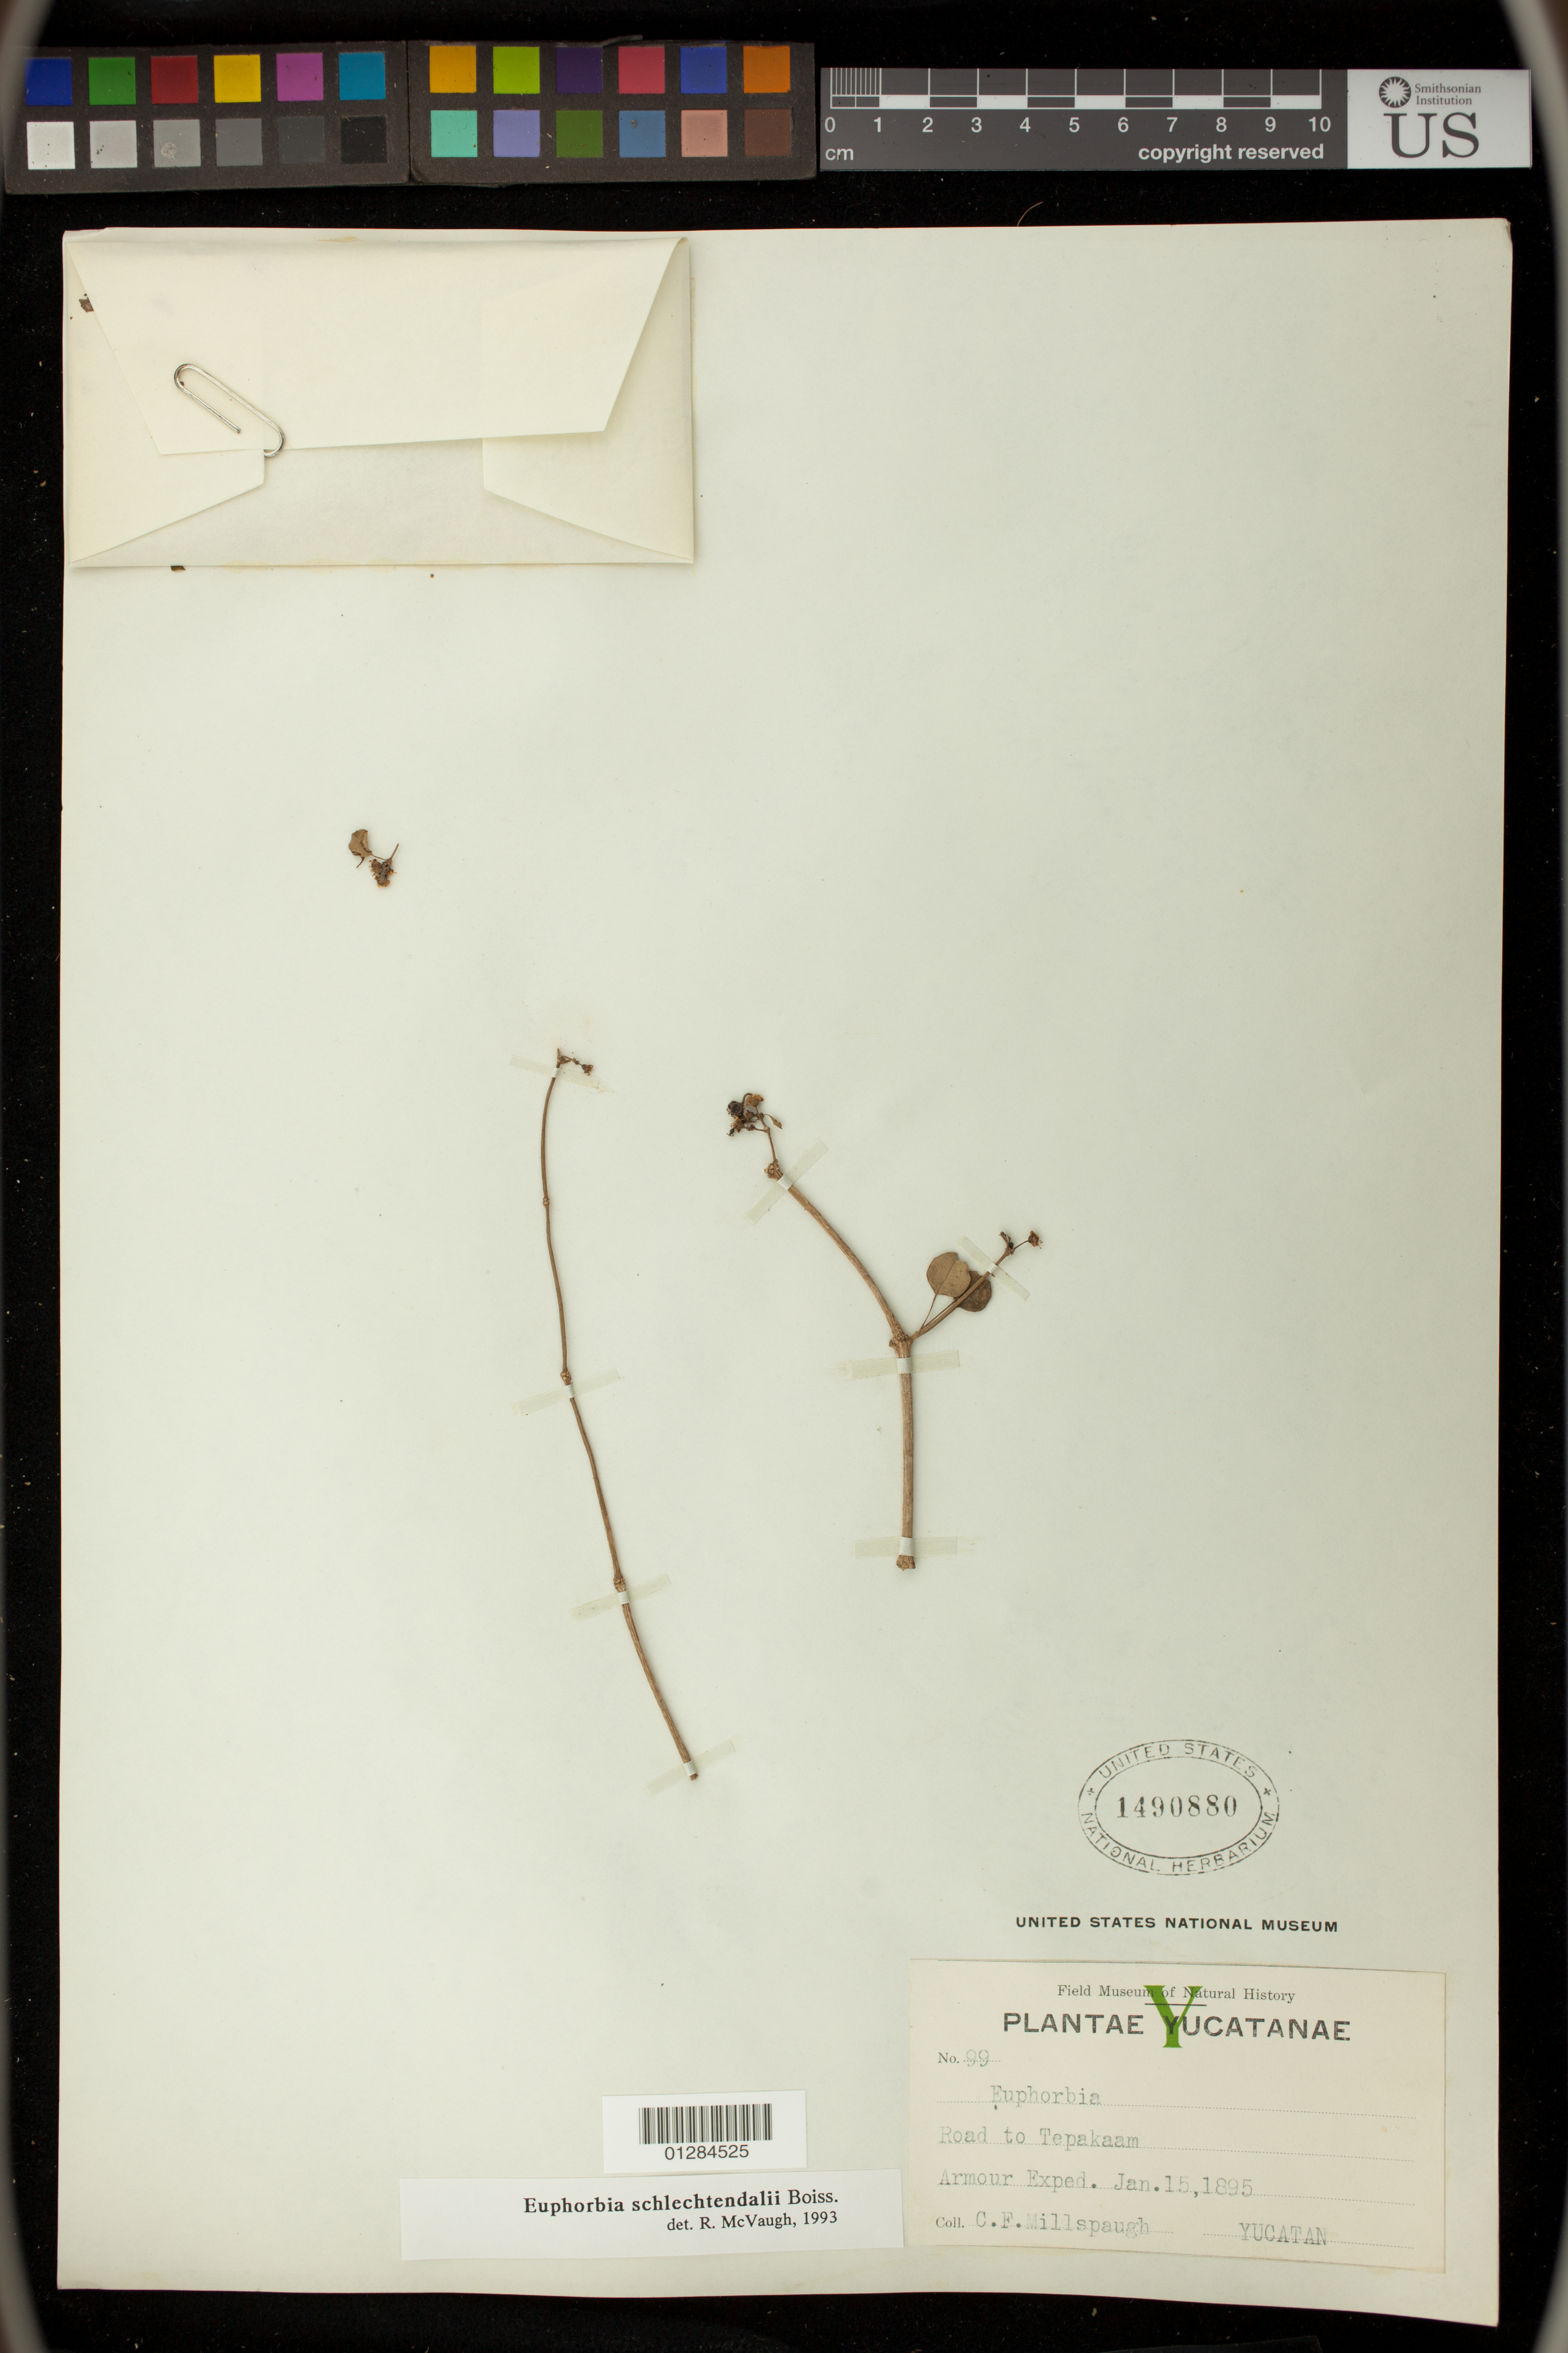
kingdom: Plantae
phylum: Tracheophyta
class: Magnoliopsida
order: Malpighiales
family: Euphorbiaceae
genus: Euphorbia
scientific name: Euphorbia schlechtendalii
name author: Boiss.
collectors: C. F. Millspaugh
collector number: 99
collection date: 1895-01-15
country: Mexico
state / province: Yucatán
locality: Road to Tepakaam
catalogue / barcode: US 1490880